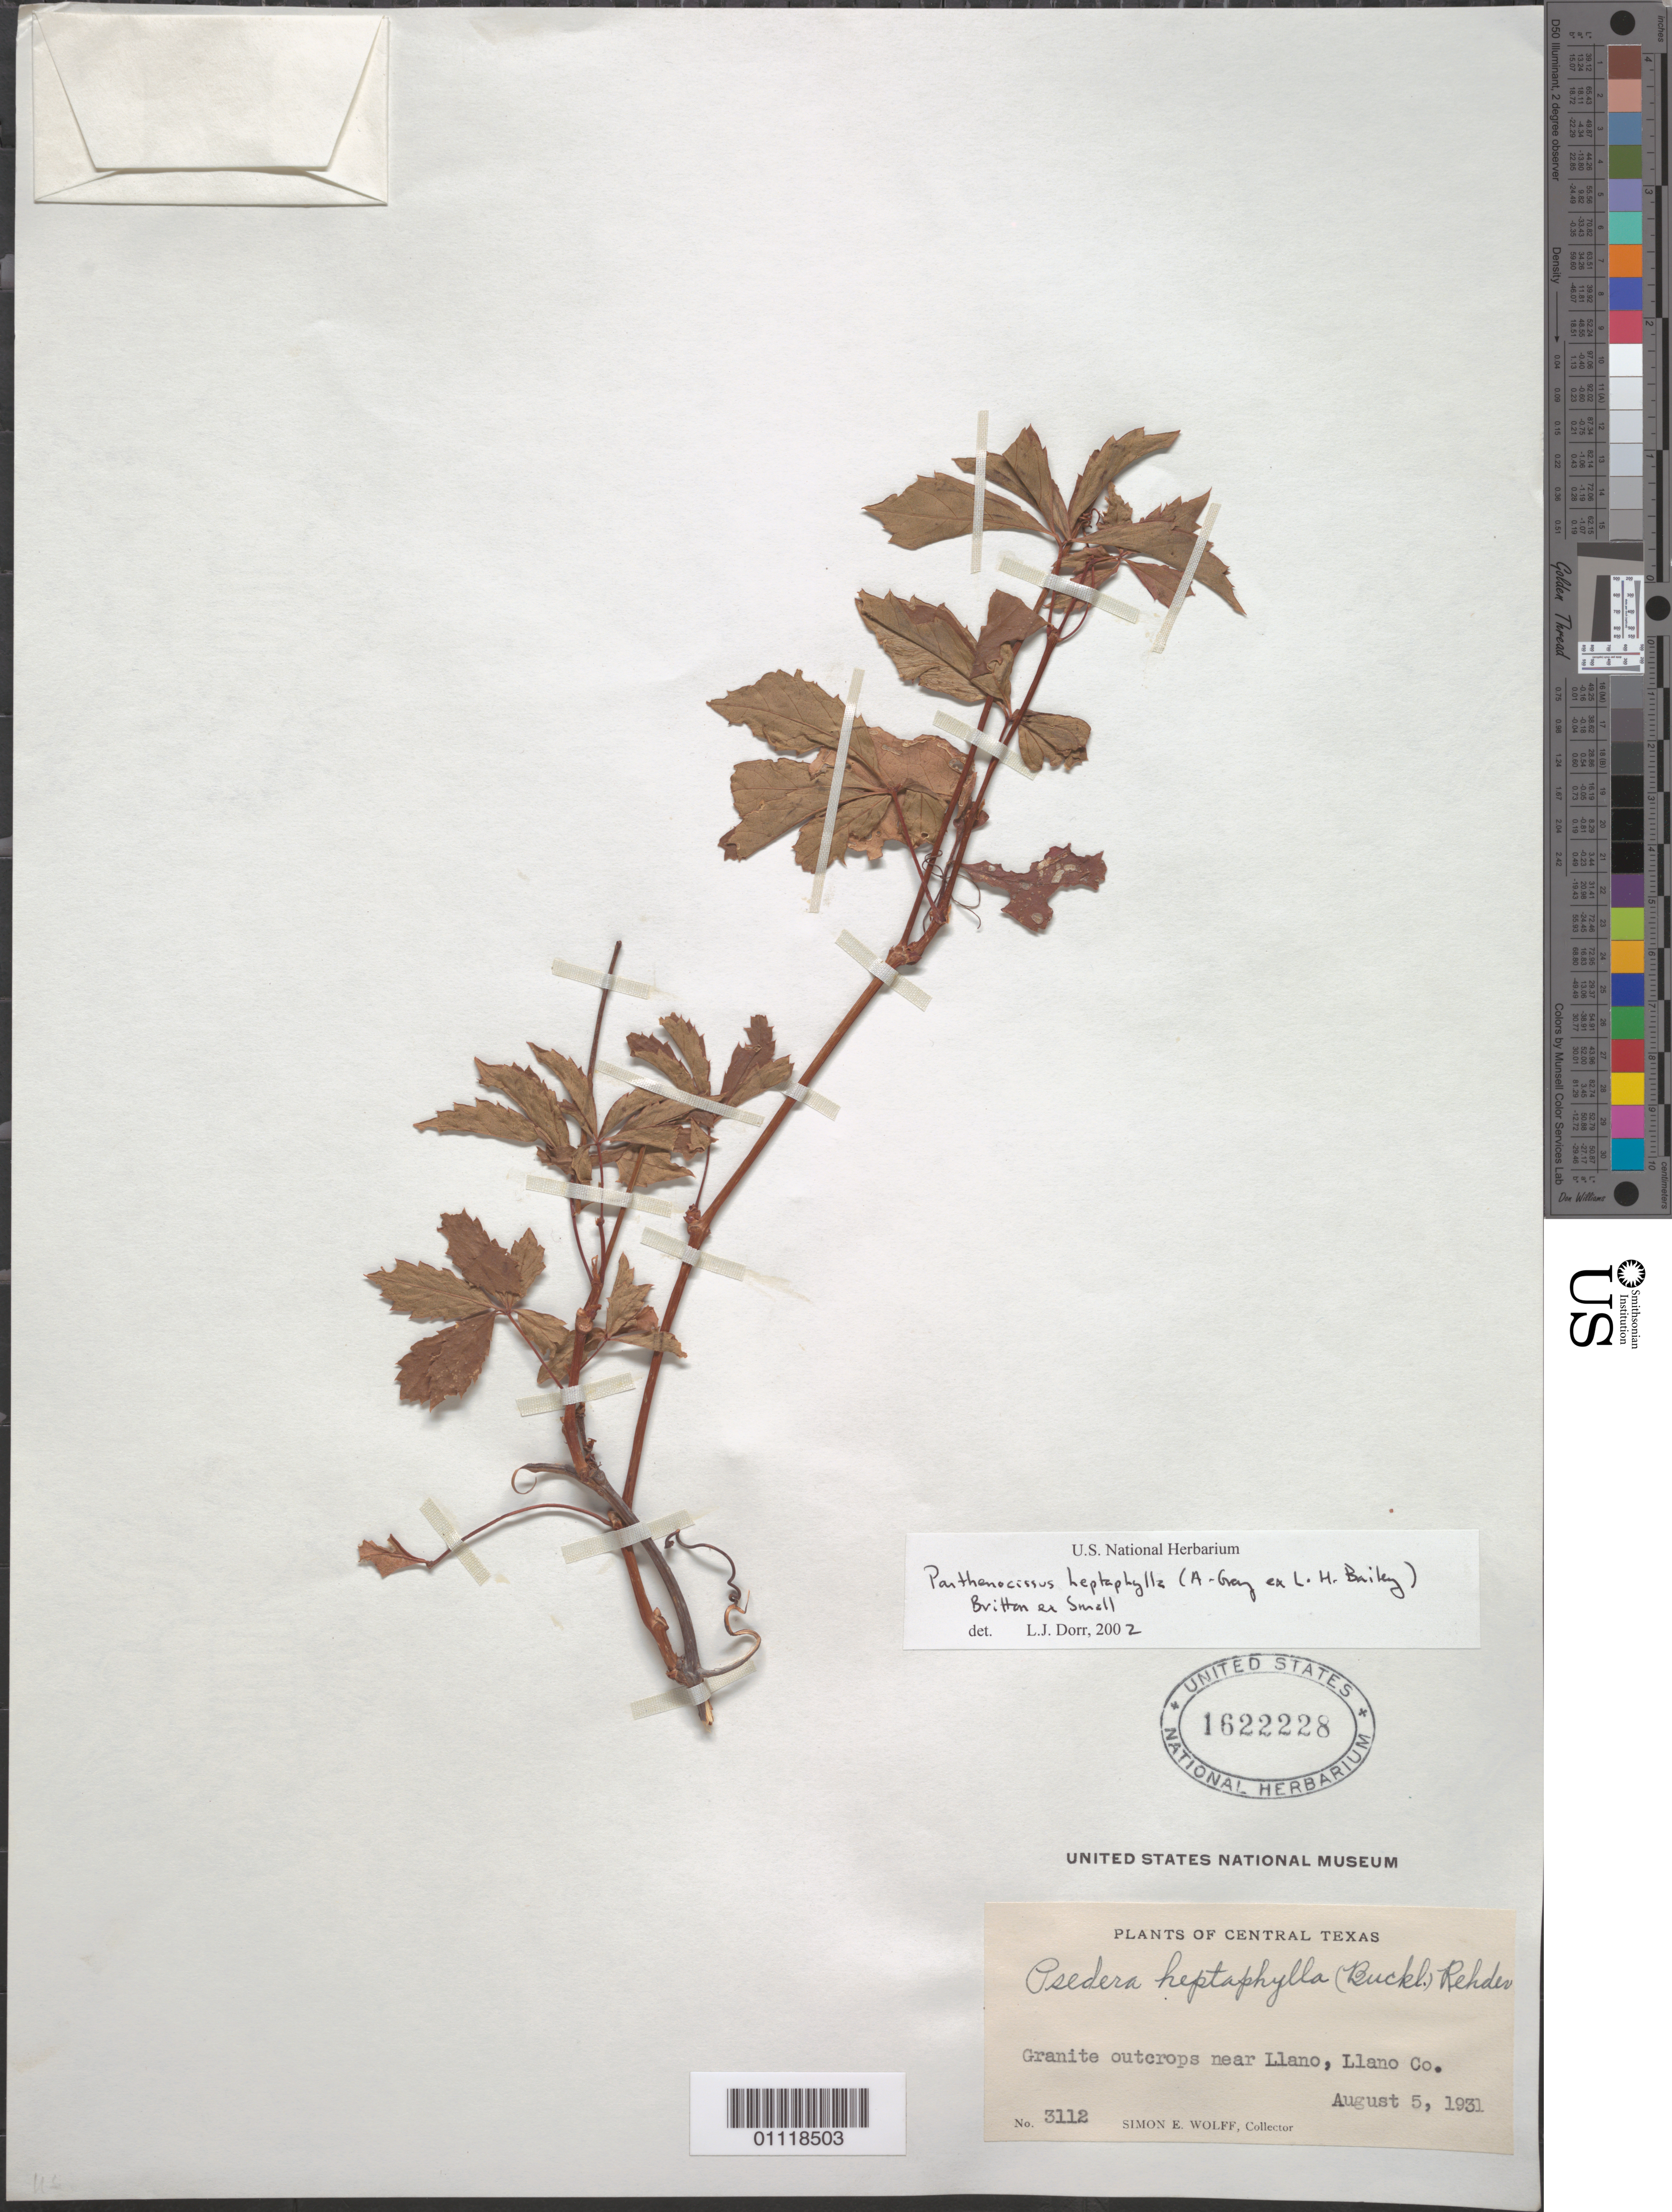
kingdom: Plantae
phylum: Tracheophyta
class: Magnoliopsida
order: Vitales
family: Vitaceae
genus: Parthenocissus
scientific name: Parthenocissus heptaphylla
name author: (Buckley) Britton ex Small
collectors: S. E. Wolff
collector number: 3112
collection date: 1931-08-05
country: United States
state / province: Texas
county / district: Llano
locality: Near Llano.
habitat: Granite outcrops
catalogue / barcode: US 1622228